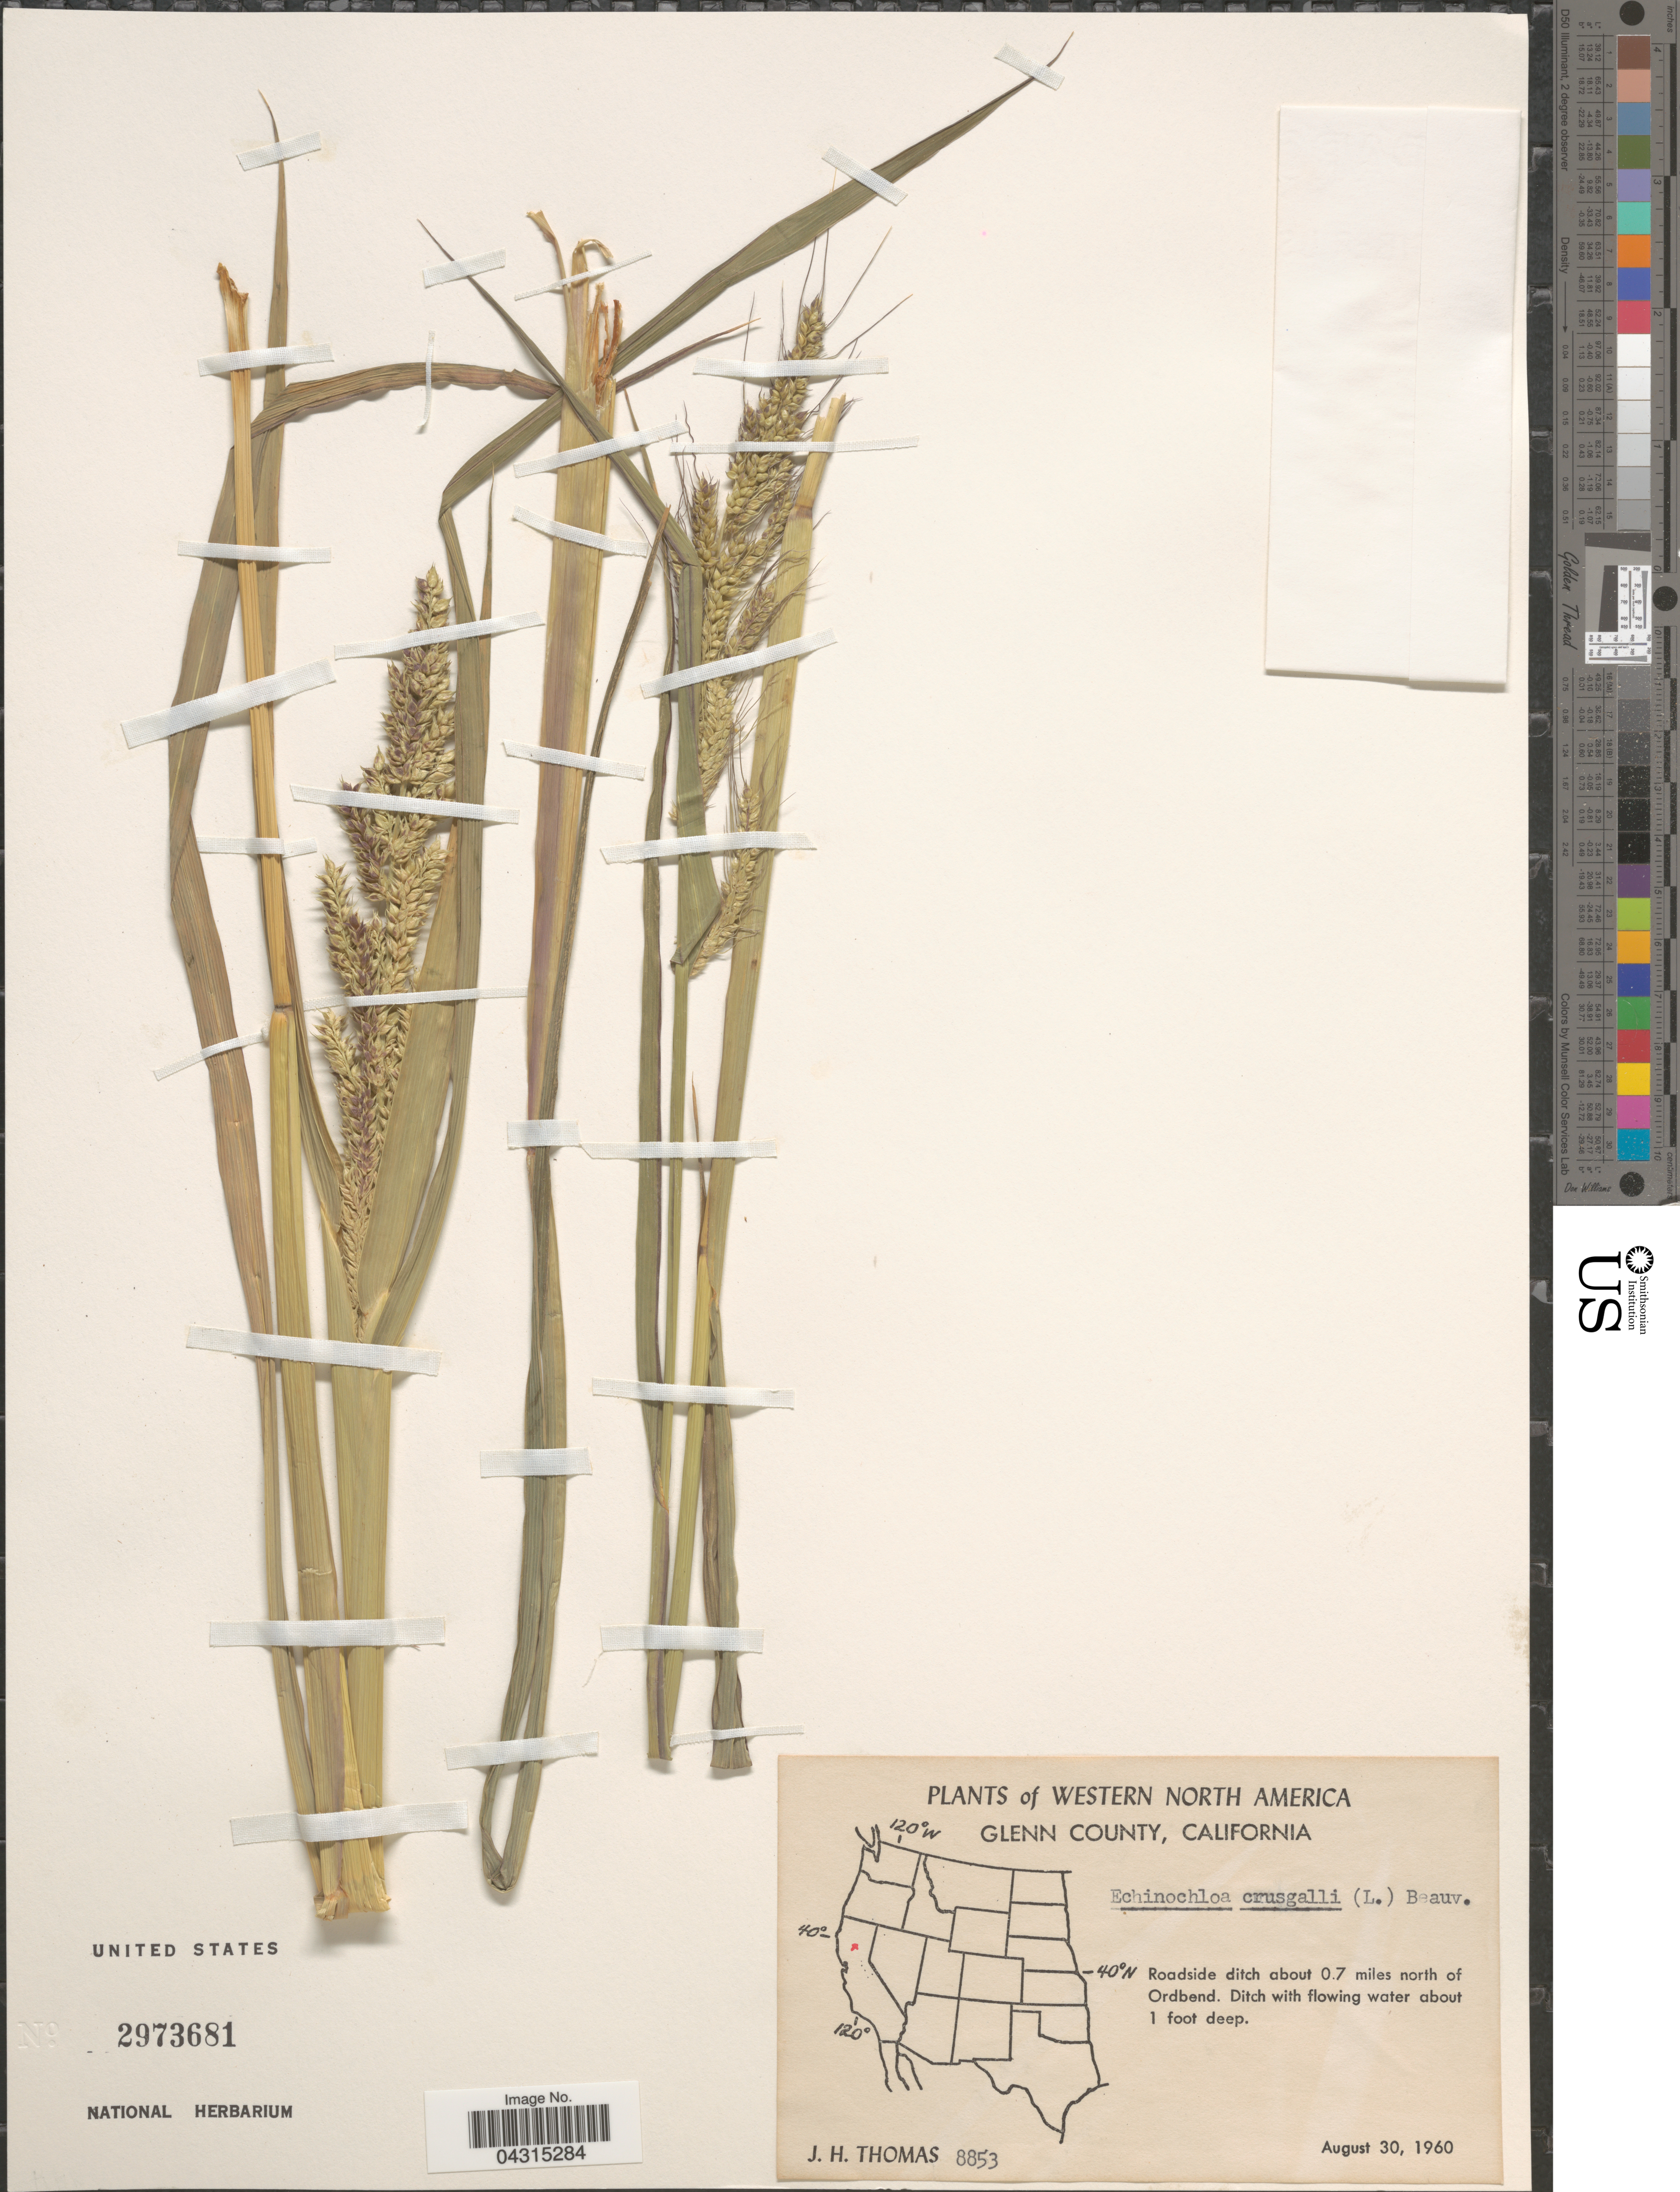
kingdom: Plantae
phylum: Tracheophyta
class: Liliopsida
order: Poales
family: Poaceae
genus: Echinochloa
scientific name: Echinochloa crus-galli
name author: (L.) P. Beauv.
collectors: J. H. Thomas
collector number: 8853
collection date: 1960-08-30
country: United States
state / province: California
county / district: Glenn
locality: Western North America. Glenn County. Roadside ditch about 0.7 miles north of Ordbend.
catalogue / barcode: US 2973681